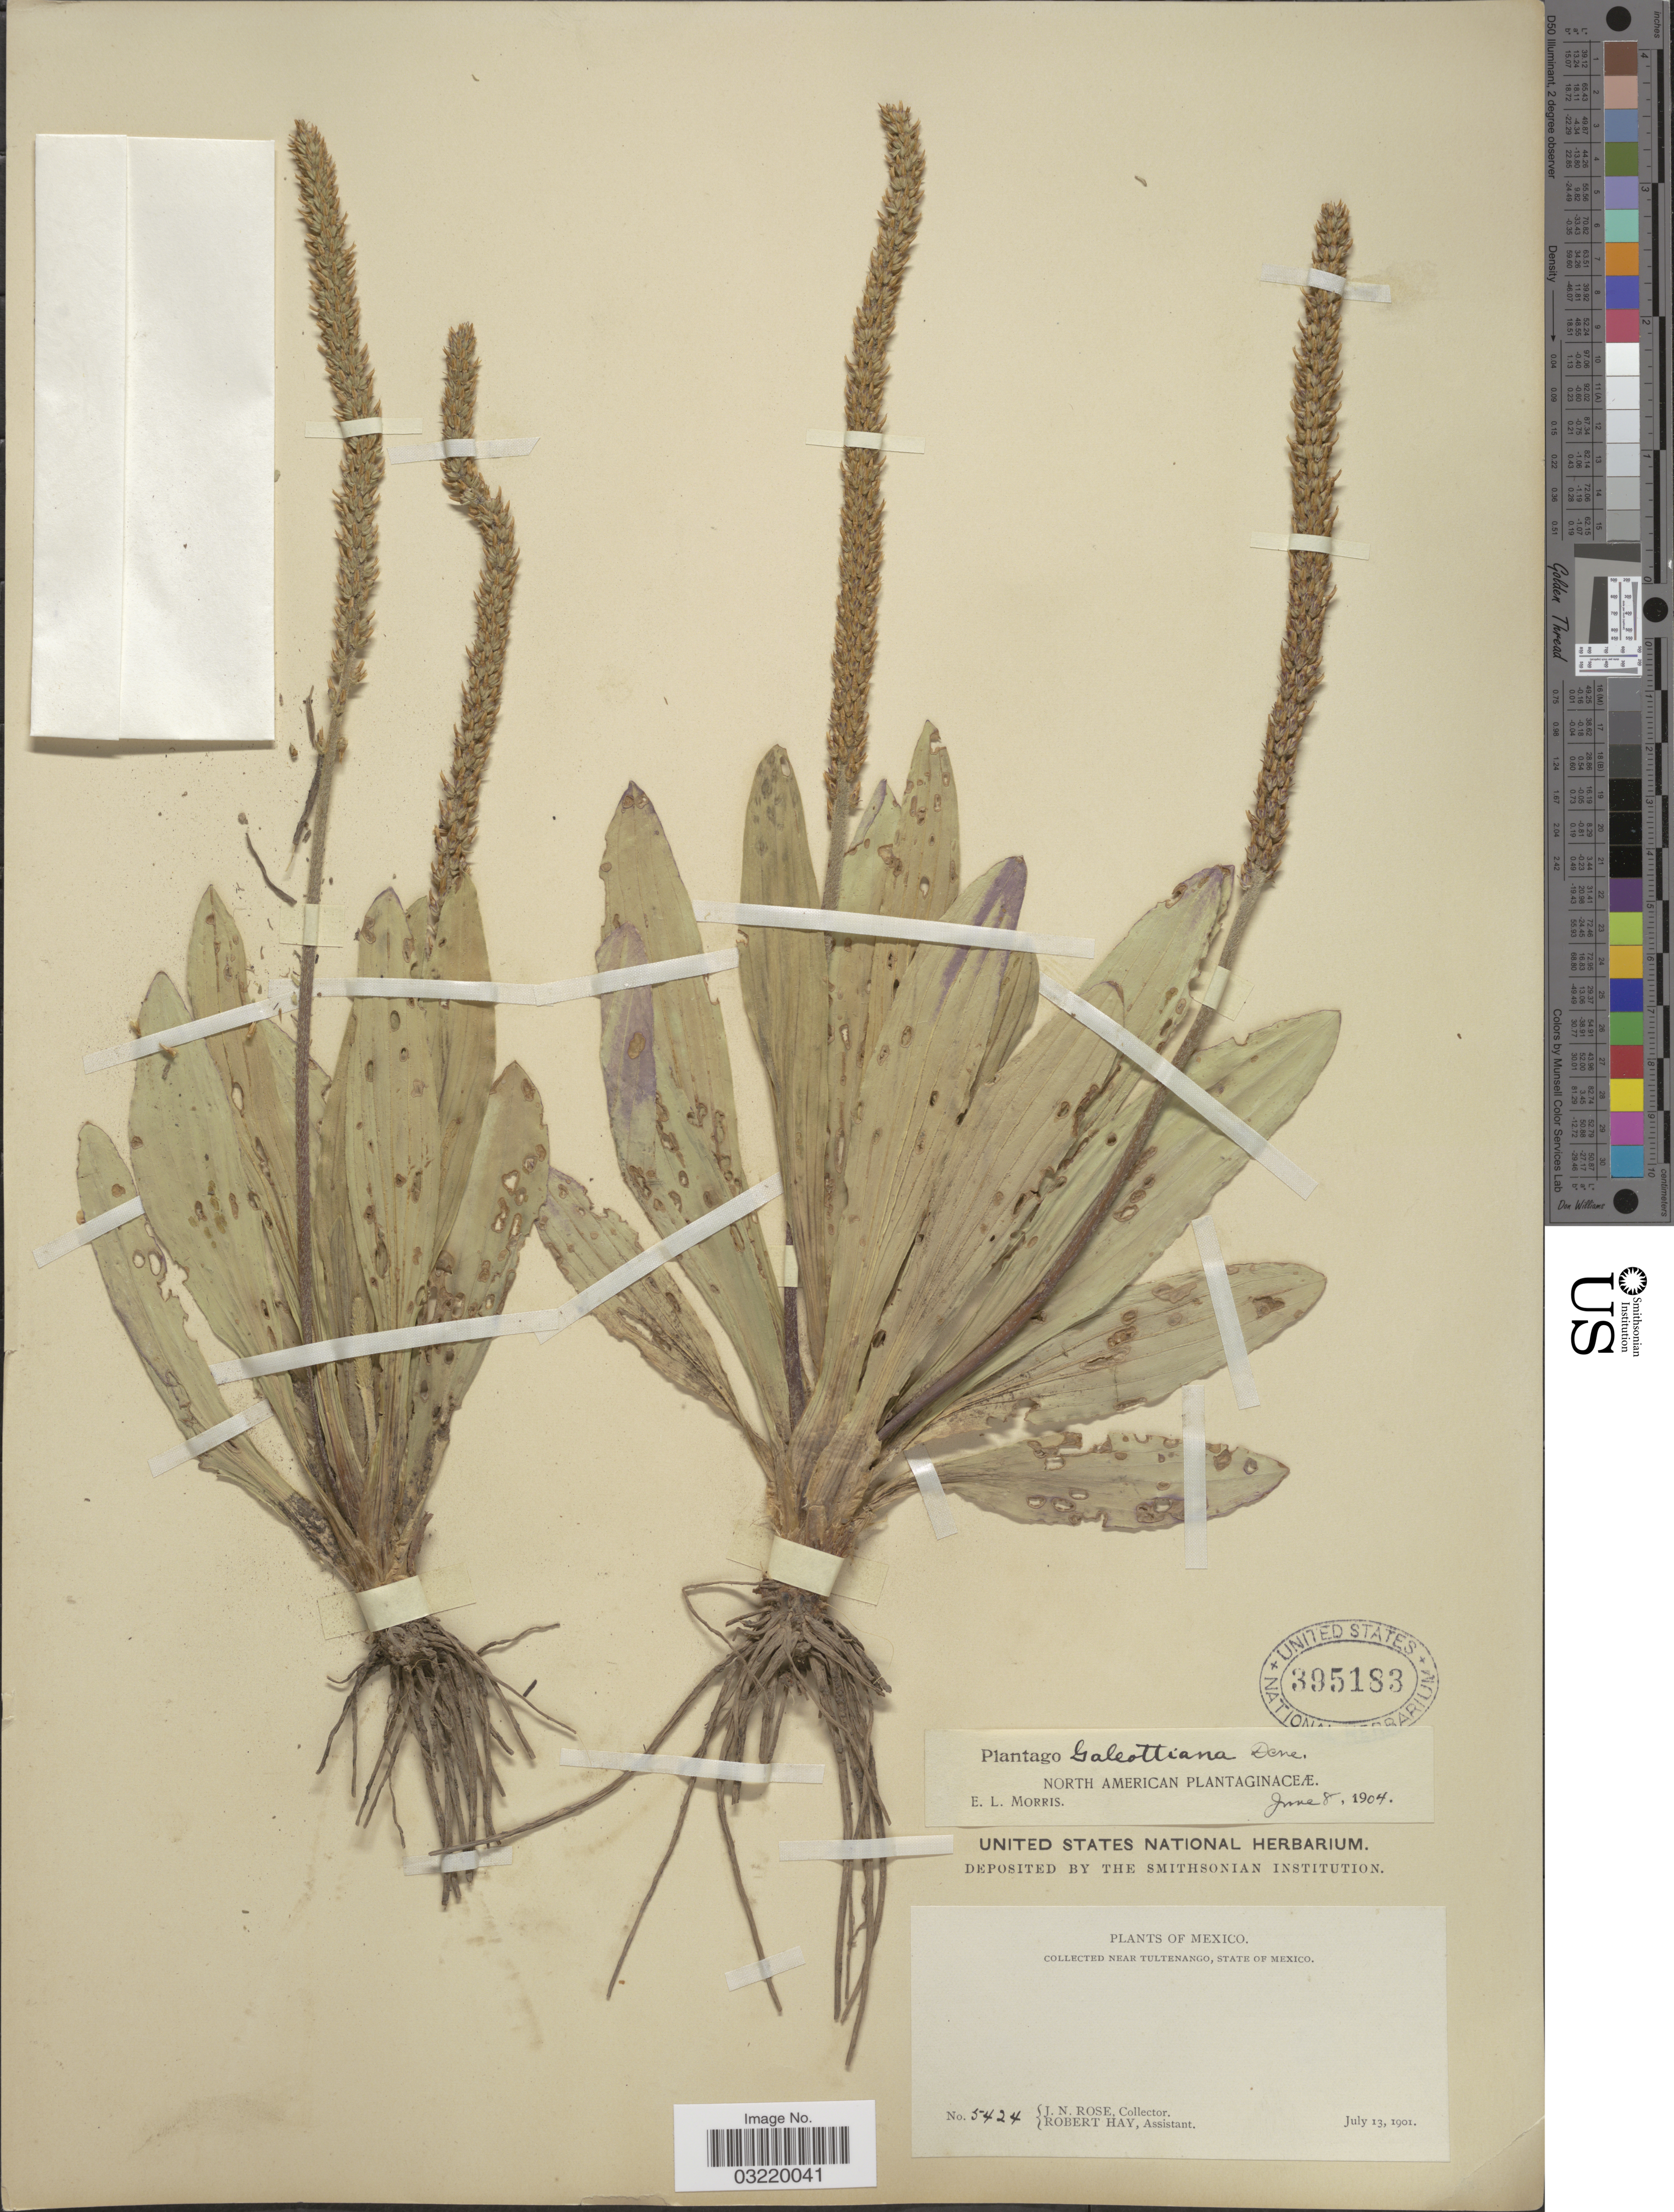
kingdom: Plantae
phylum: Tracheophyta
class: Magnoliopsida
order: Lamiales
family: Plantaginaceae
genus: Plantago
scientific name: Plantago australis subsp. hirtella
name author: (Kunth) Rahn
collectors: J. N. Rose & R. Hay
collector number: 5424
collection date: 1901-07-13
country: Mexico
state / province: México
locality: Near Tultenango.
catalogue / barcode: US 395183